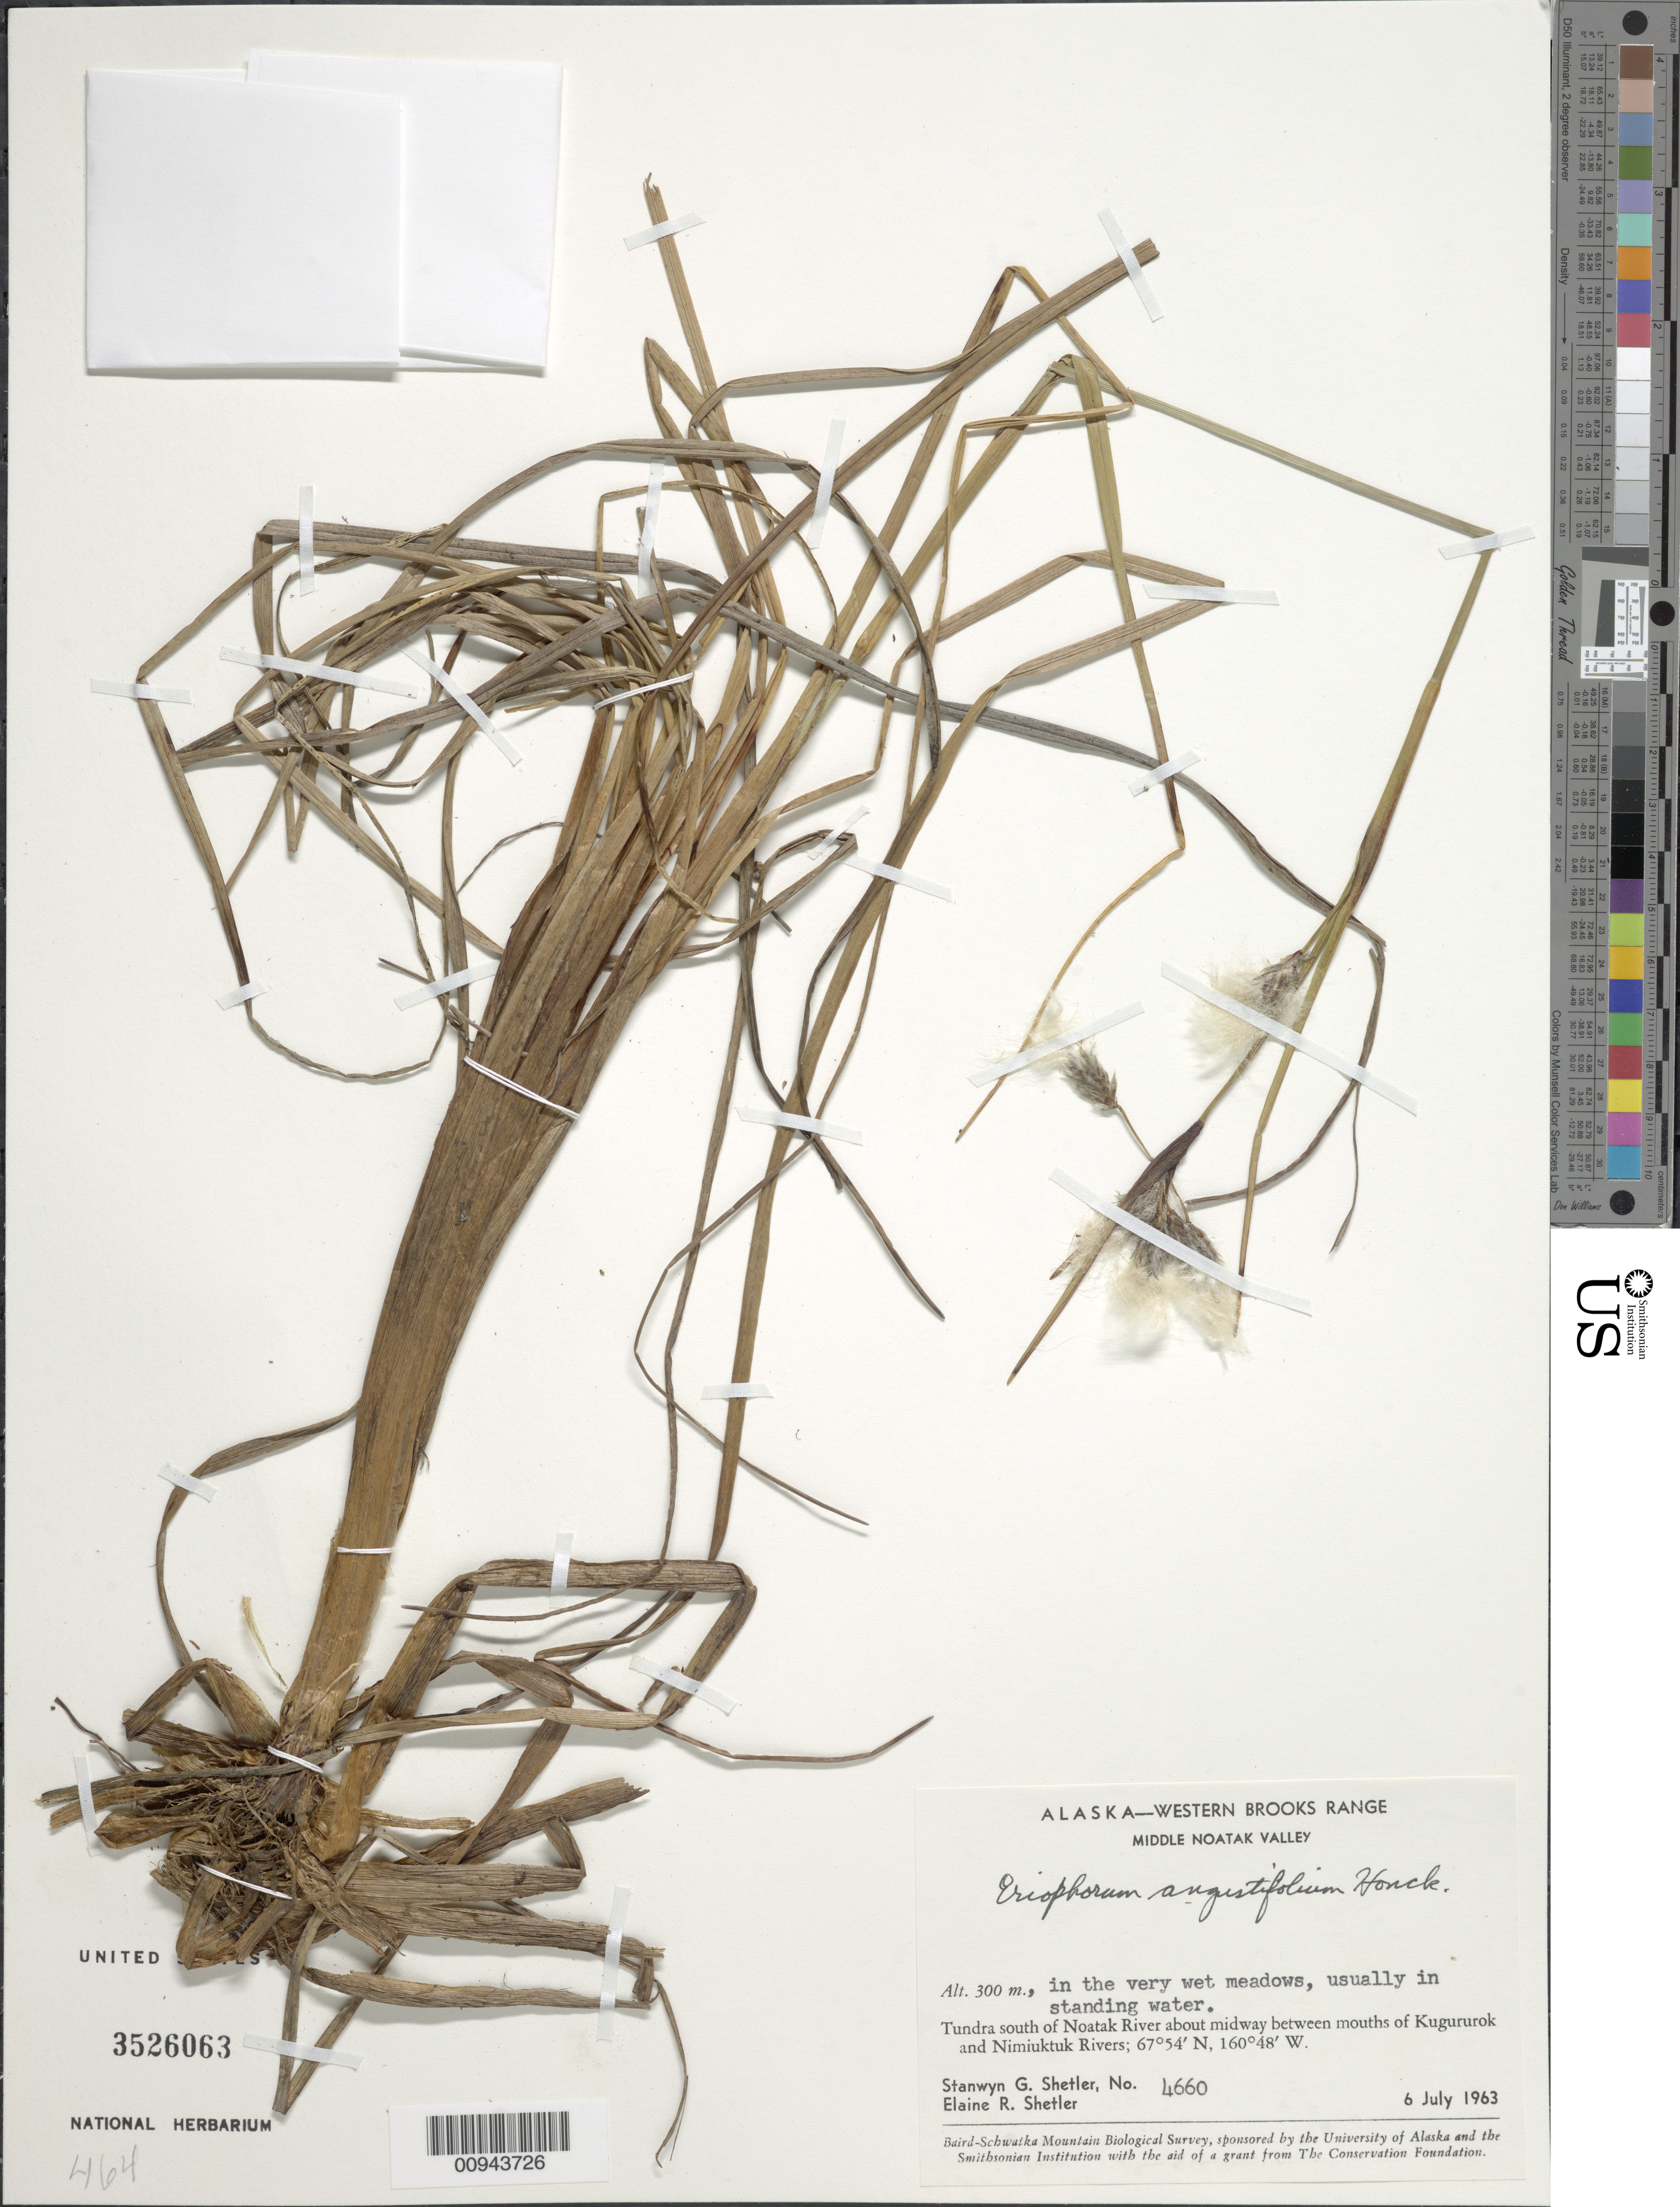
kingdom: Plantae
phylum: Tracheophyta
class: Liliopsida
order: Poales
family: Cyperaceae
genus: Eriophorum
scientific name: Eriophorum angustifolium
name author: Honck.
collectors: S. Shetler & E. R. Shetler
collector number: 4660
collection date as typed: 06 Jul 1963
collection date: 1963-07-06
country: United States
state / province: Alaska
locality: S of Noatak River about midway between mouths of Kugururok and Nimiuktuk Rivers. Western Brooks Range, Middle Noatak Valley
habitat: Tundra, in the very wet meadows, usually in standing water.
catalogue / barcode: US 3526063